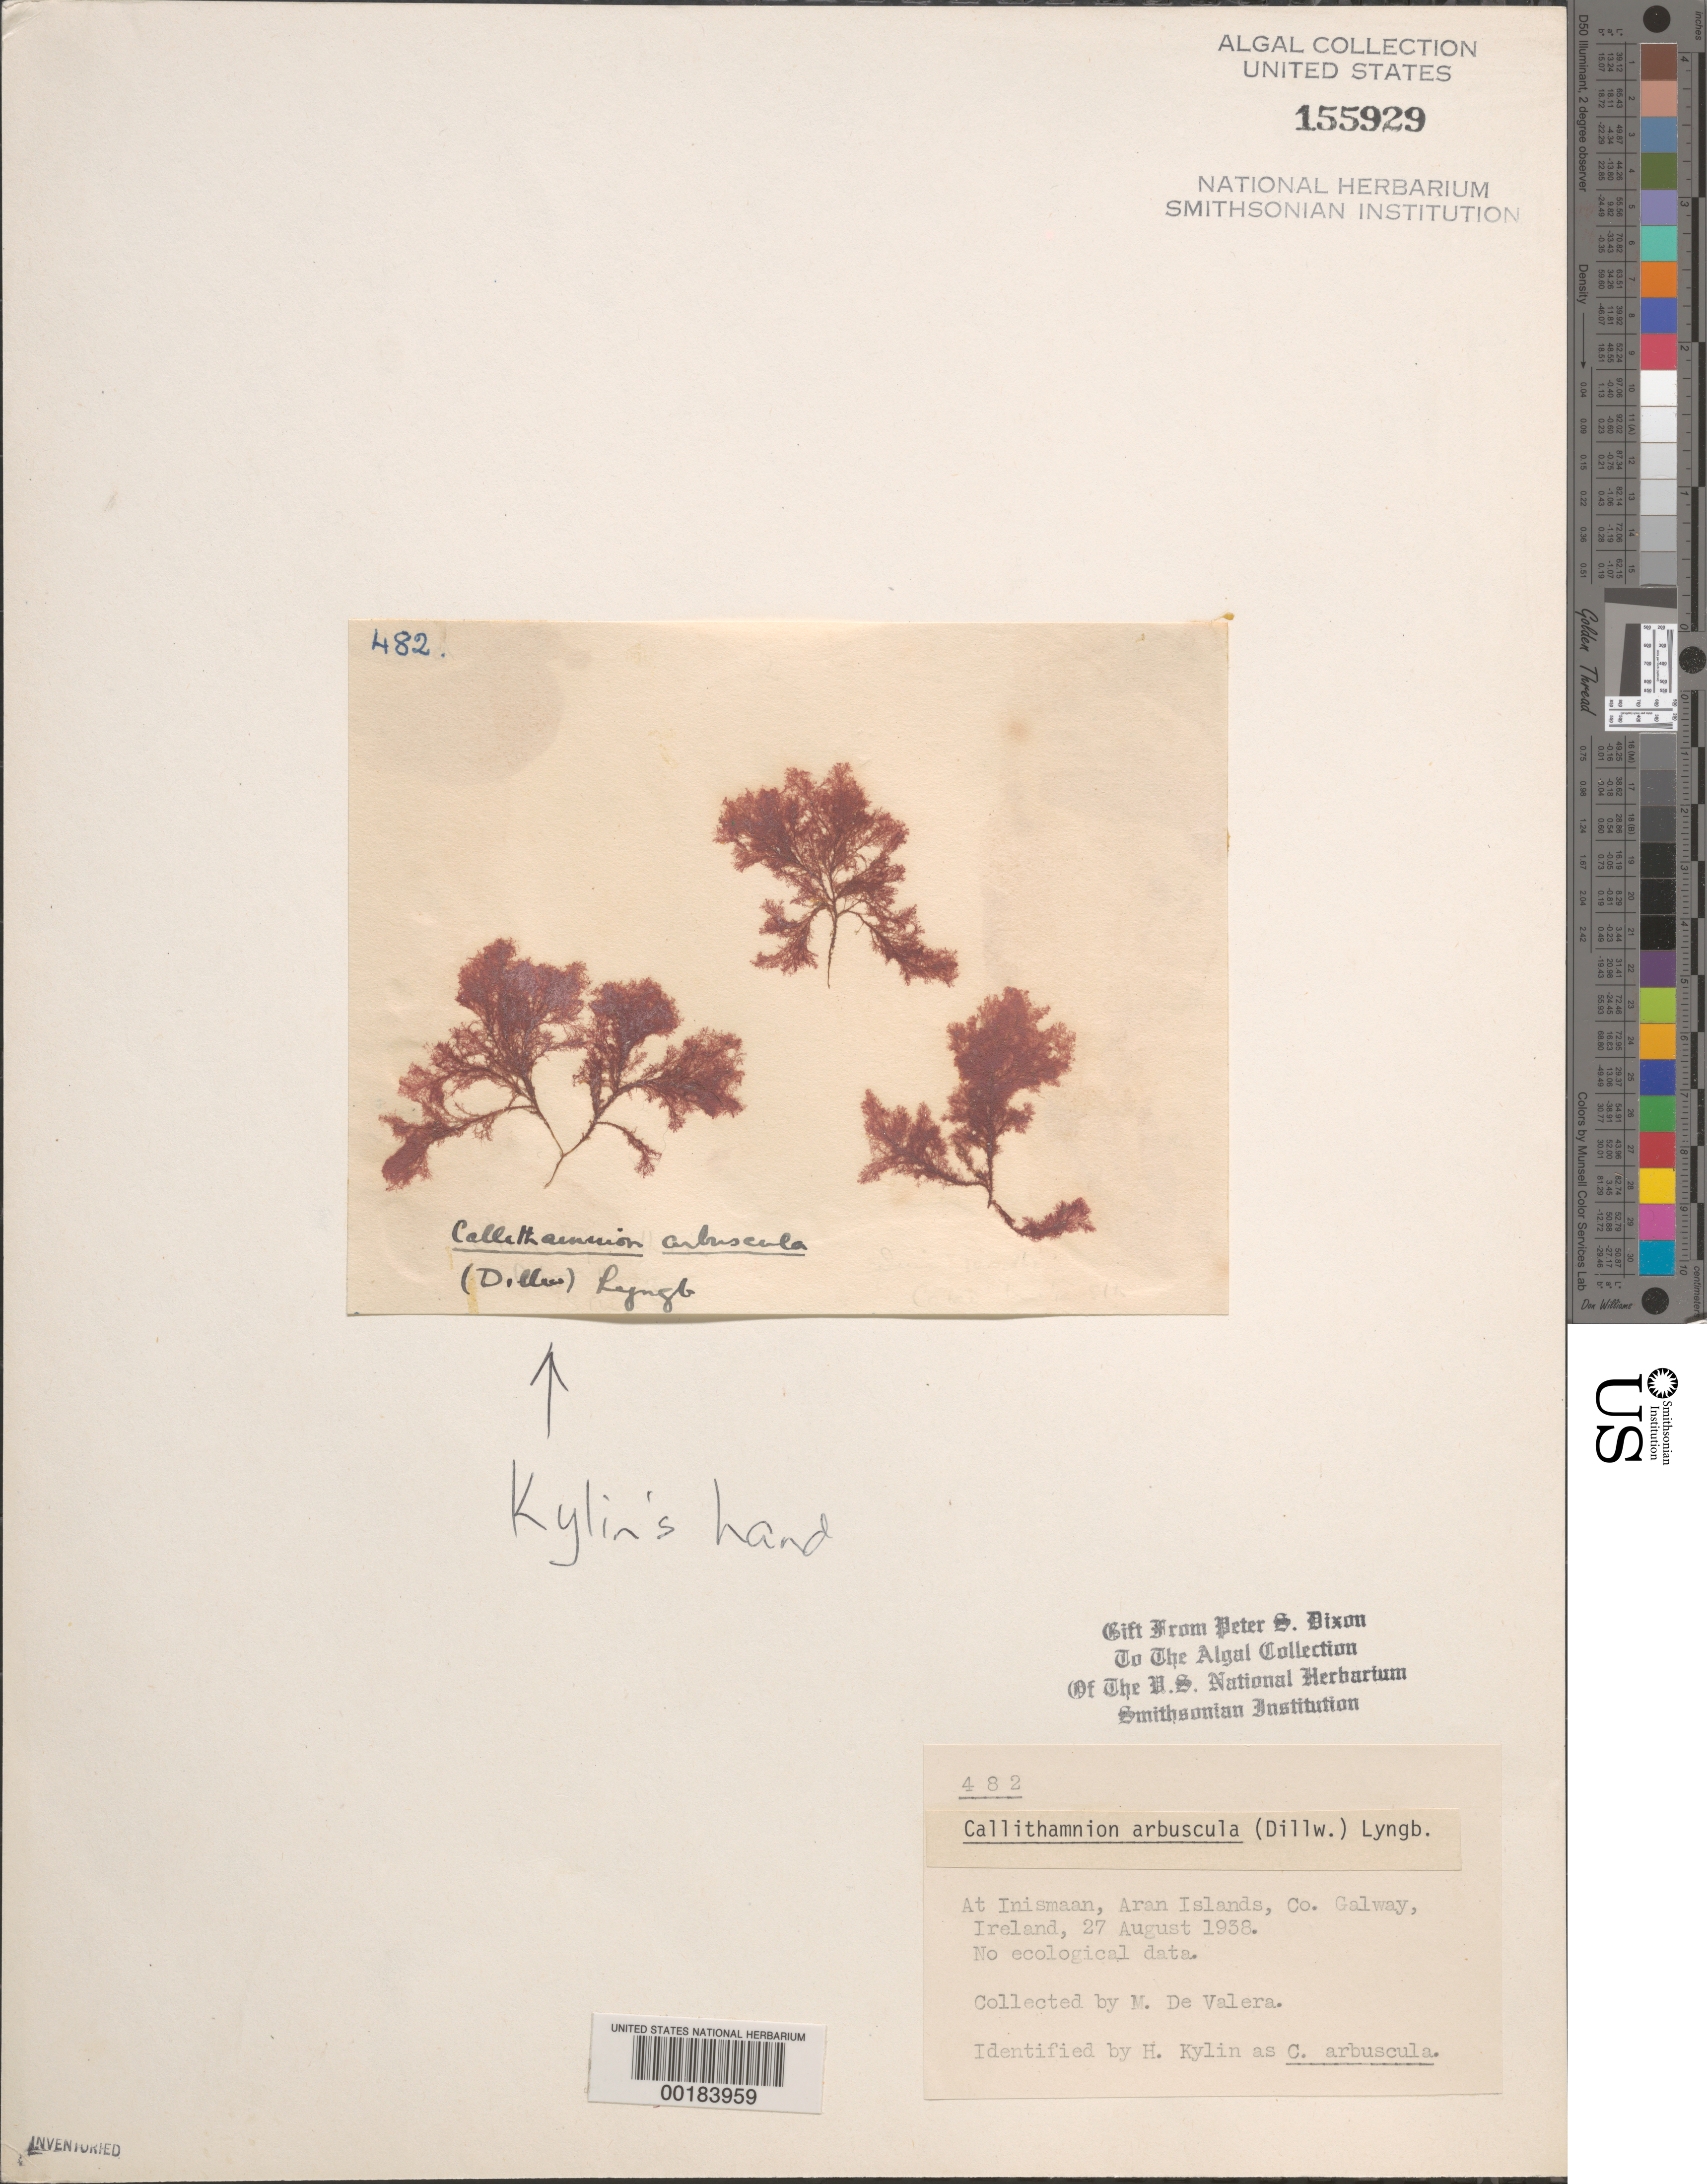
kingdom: Plantae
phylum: Rhodophyta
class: Florideophyceae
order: Ceramiales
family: Callithamniaceae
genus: Callithamnion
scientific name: Callithamnion sepositum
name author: (Gunnerus) P.S. Dixon & J.H.Price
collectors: M. De Valera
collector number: PSD 482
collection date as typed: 27 Aug 1938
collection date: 1938-08-27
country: Ireland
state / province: Connaught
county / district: Galway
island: Inishmaan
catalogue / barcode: US 155929